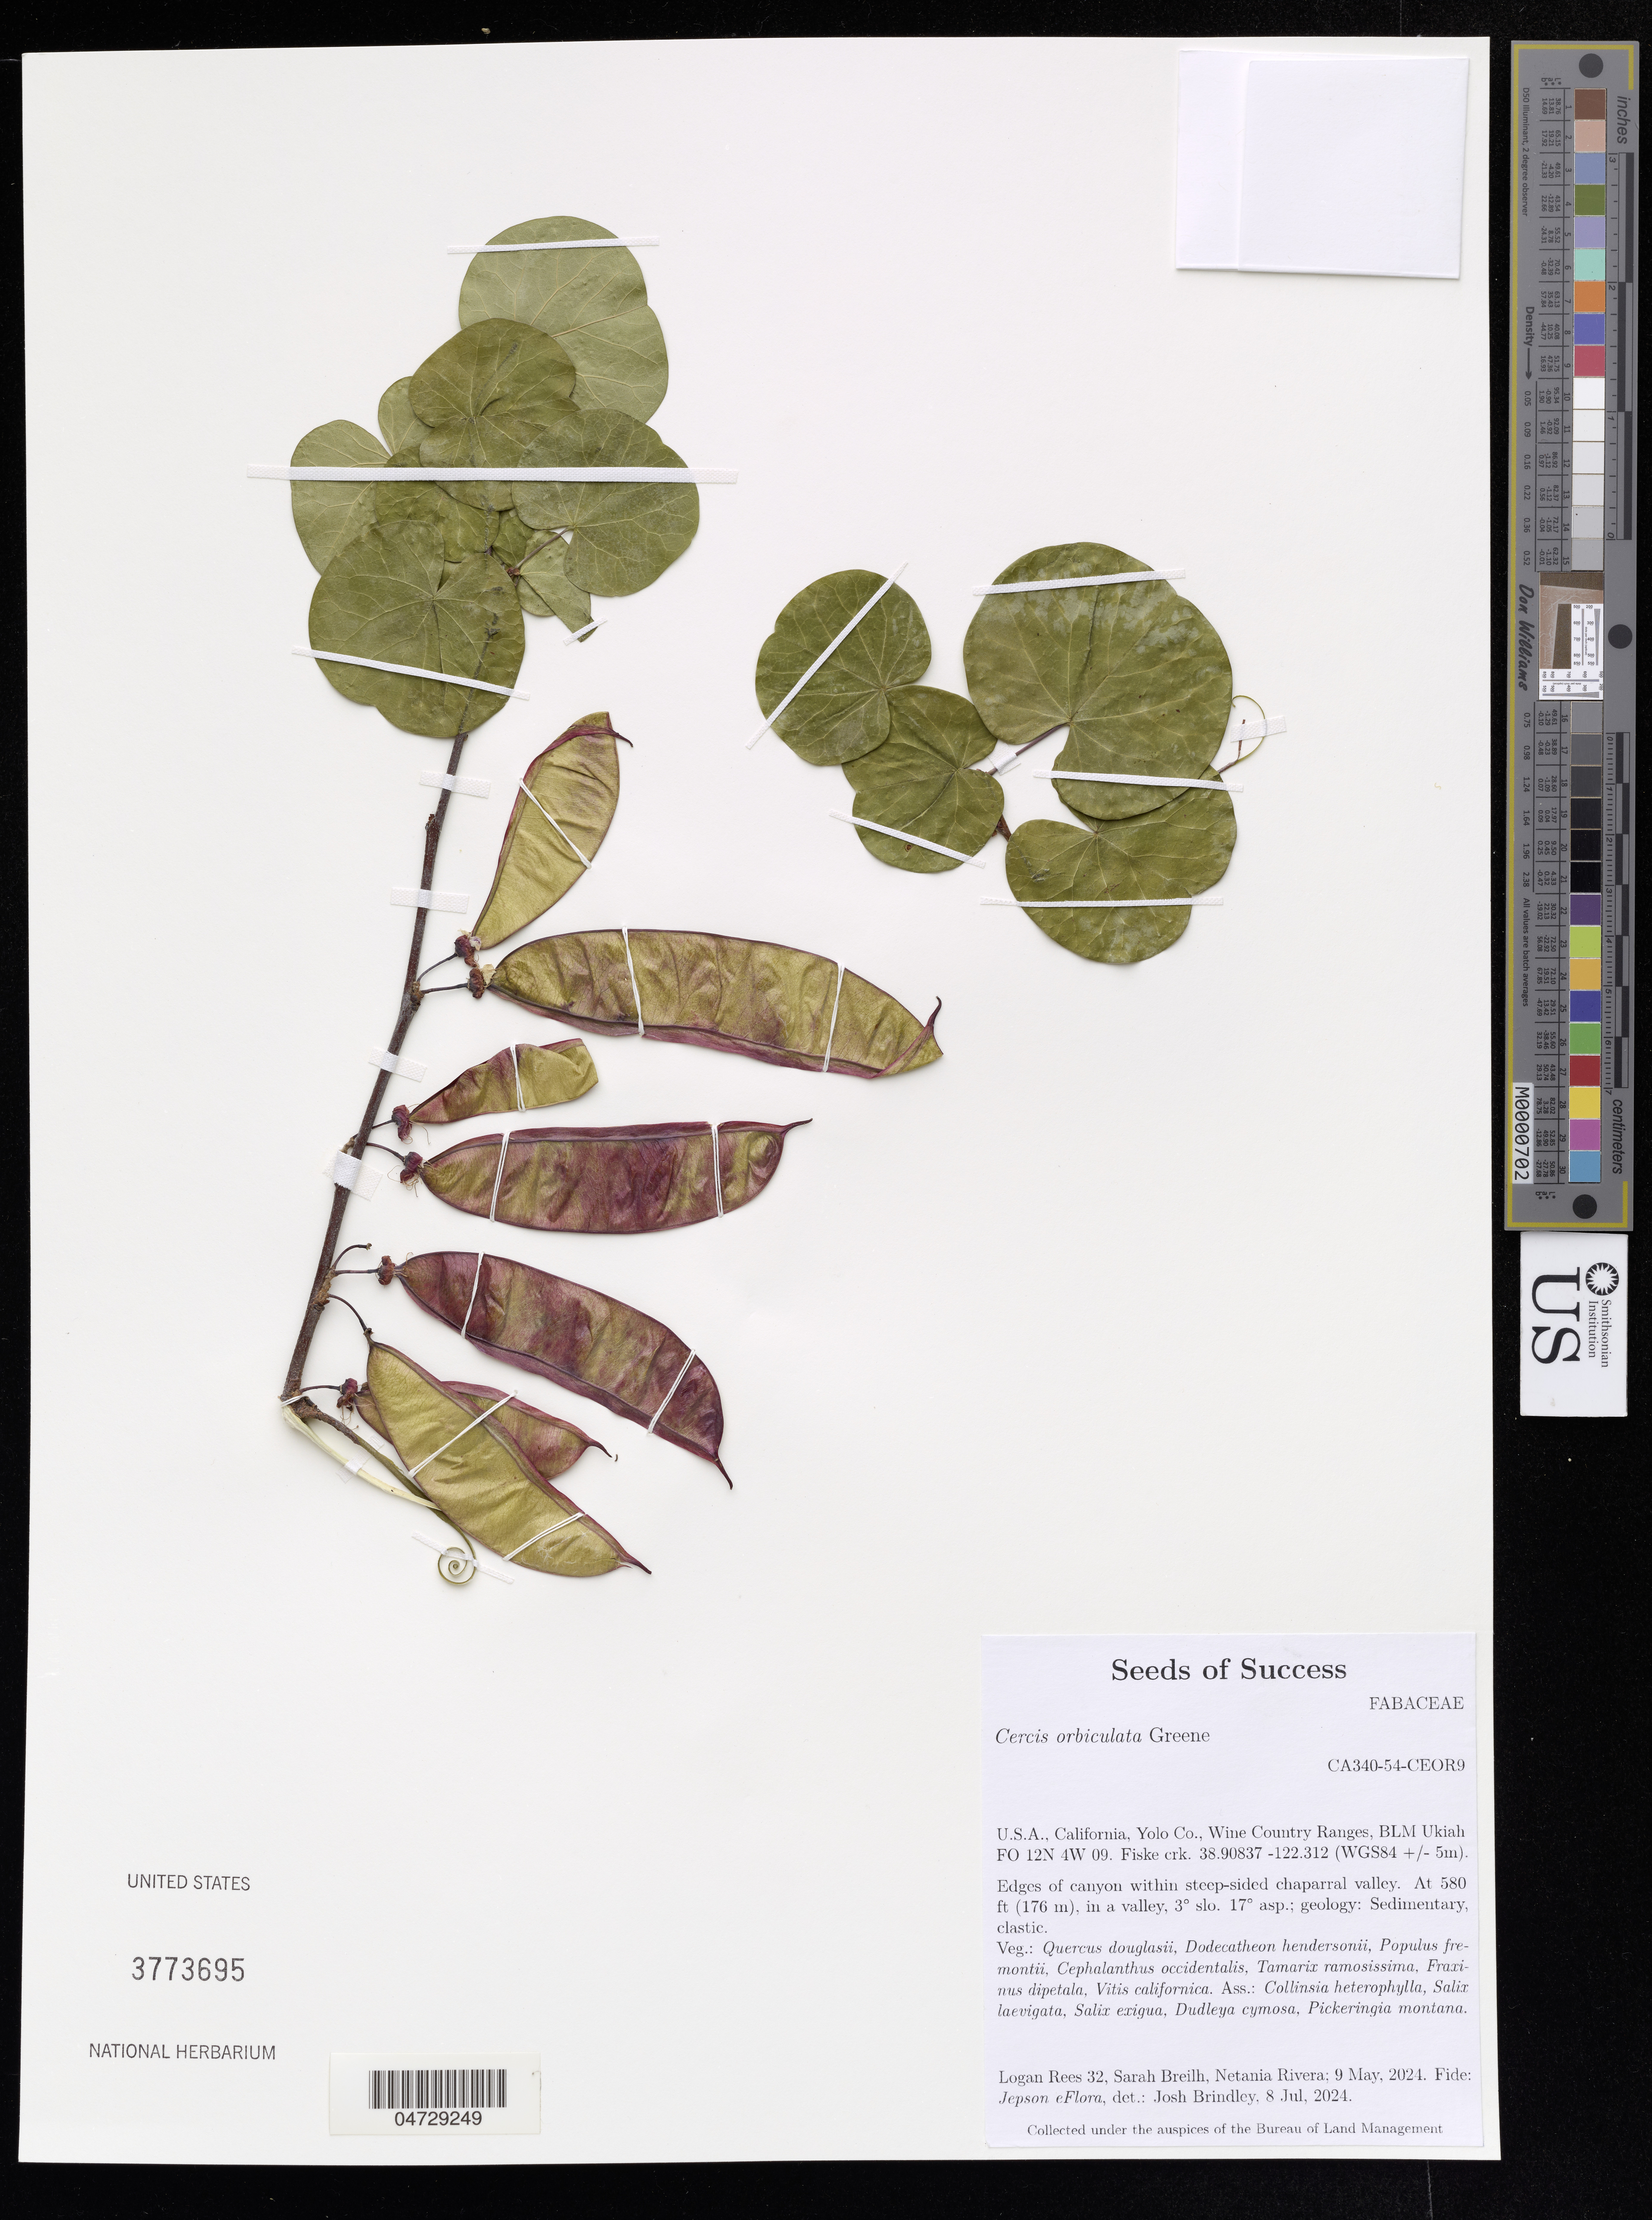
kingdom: Plantae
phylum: Tracheophyta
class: Magnoliopsida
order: Fabales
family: Fabaceae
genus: Cercis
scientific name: Cercis orbiculata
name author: Greene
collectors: L. Reese, S. Breilh & N. Rivera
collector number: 32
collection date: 2024-07-08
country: United States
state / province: California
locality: Yolo Co., Wine Country Ranges, BLM Ukiah FO 12N 4W 09. Fiske crk.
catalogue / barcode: US 3773695